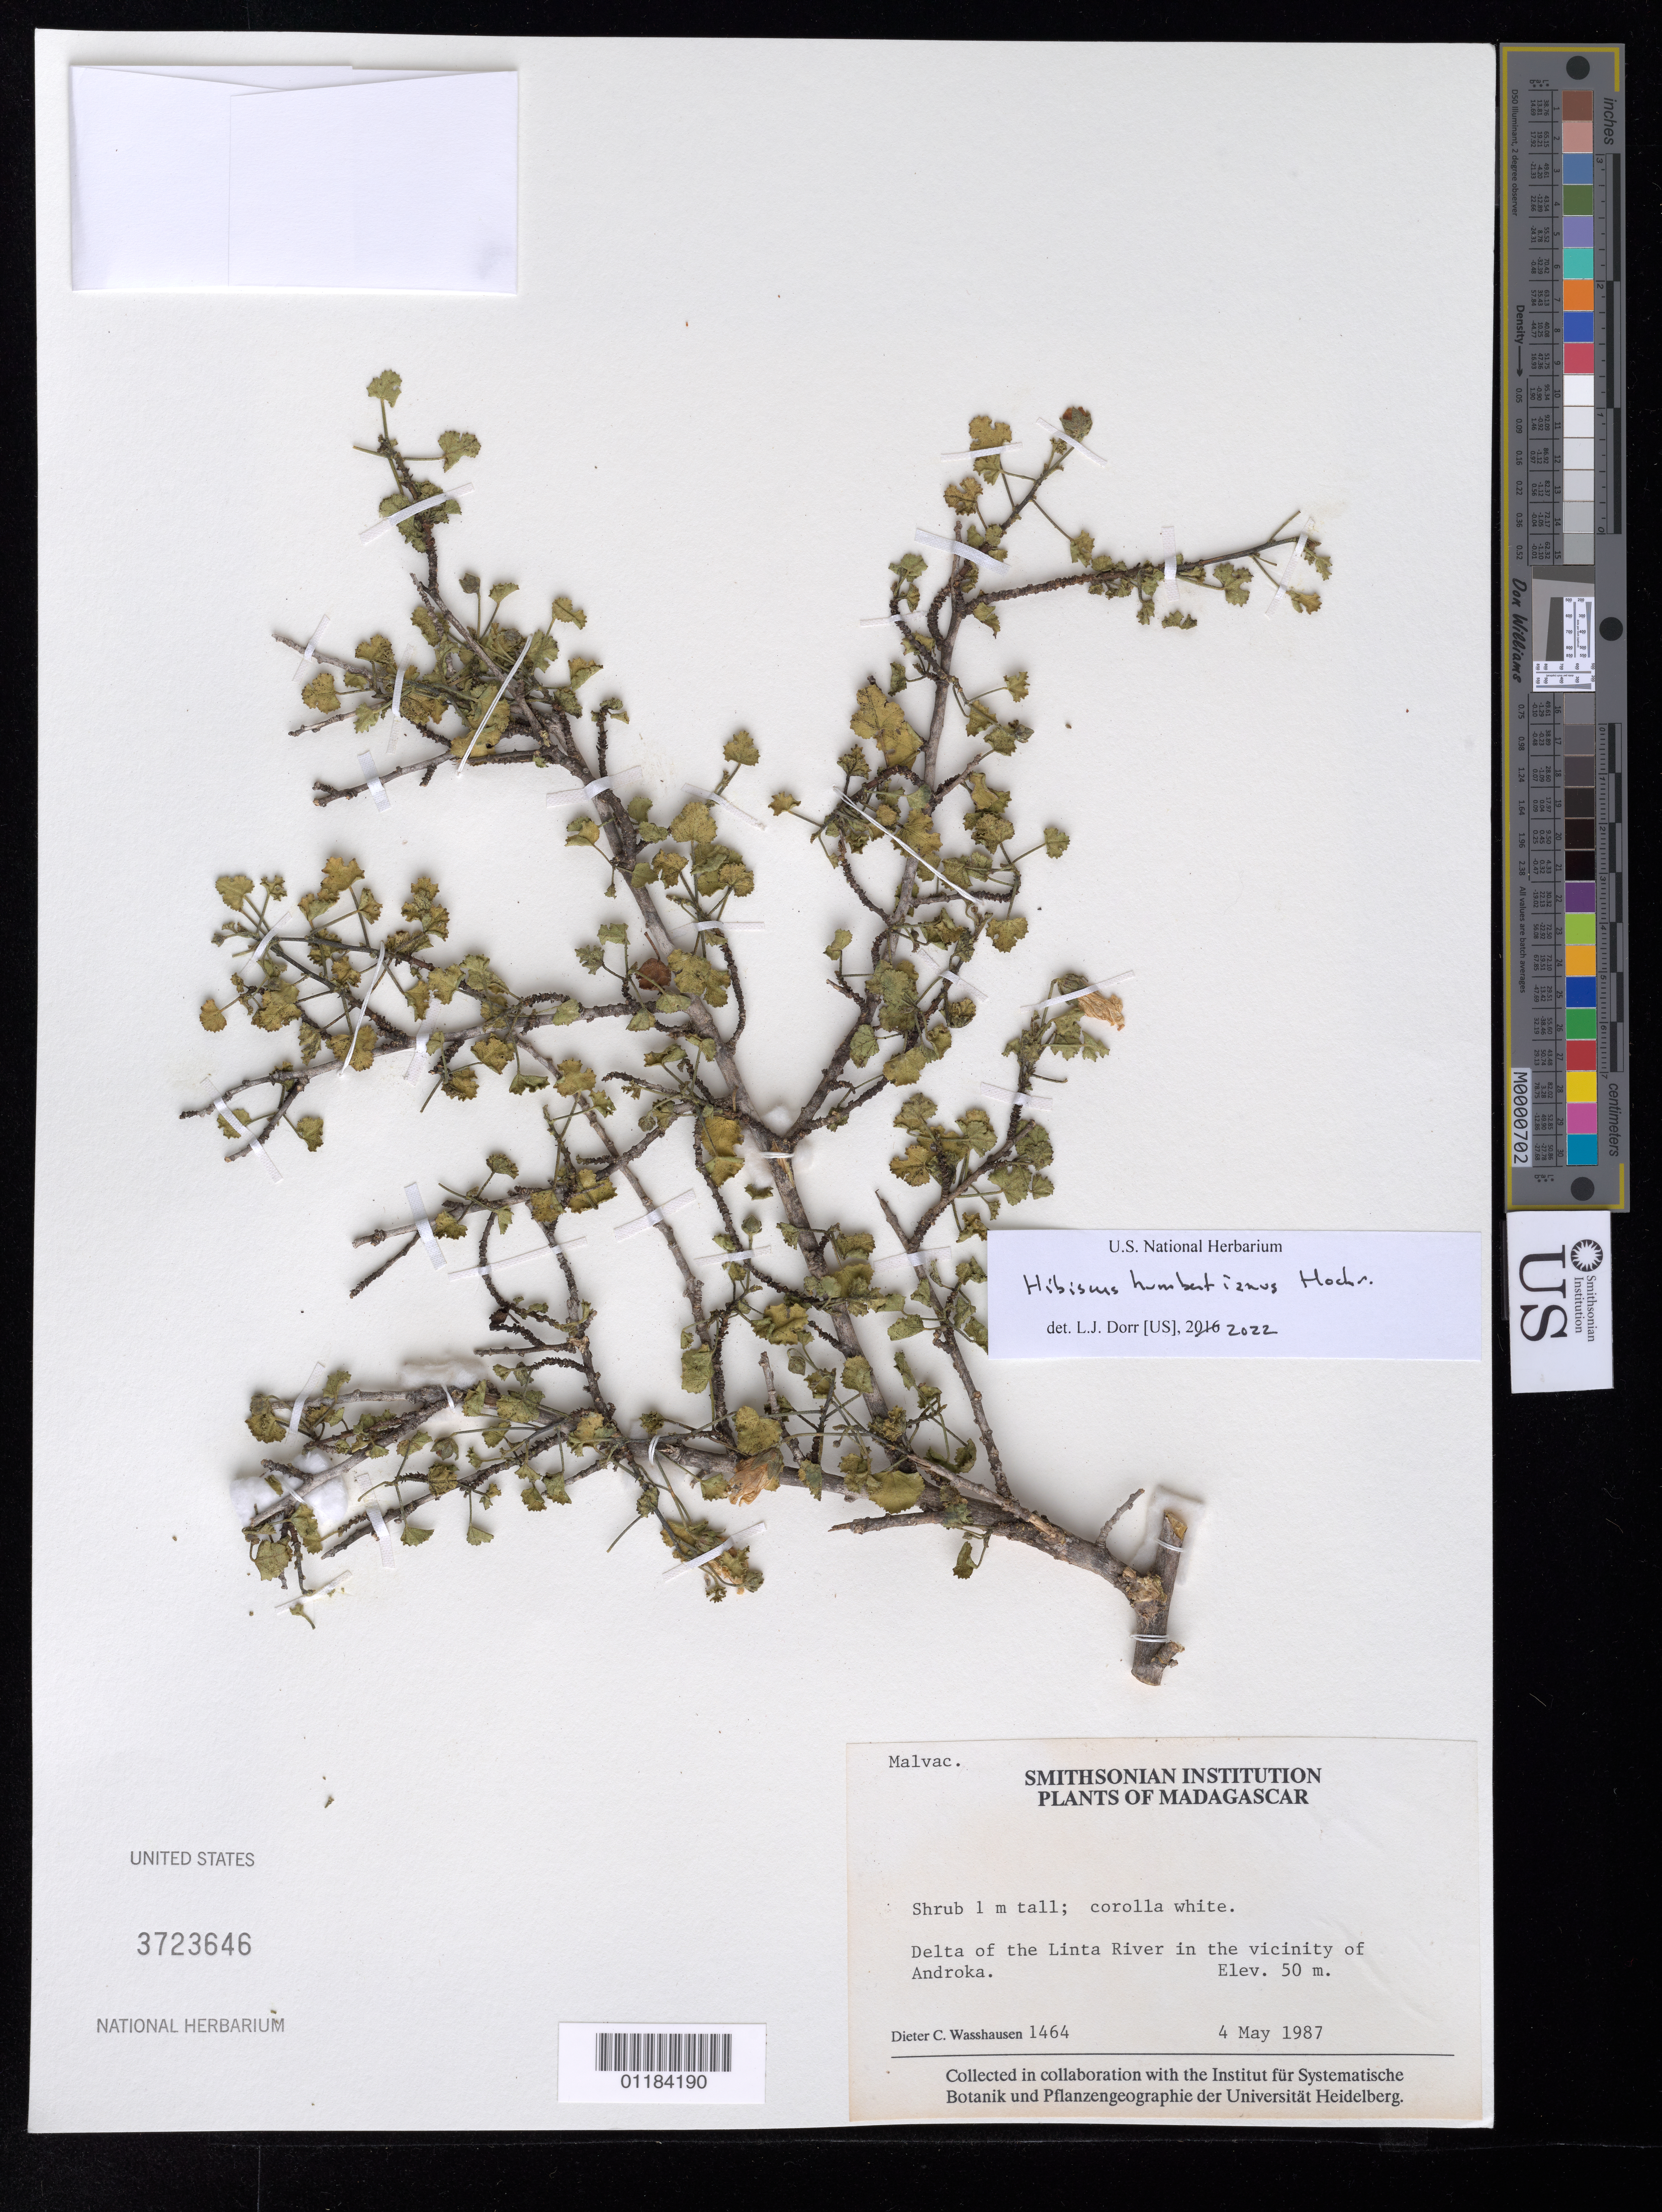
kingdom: Plantae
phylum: Tracheophyta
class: Magnoliopsida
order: Malvales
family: Malvaceae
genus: Hibiscus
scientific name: Hibiscus humbertianus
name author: Hochr.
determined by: Dorr, L. J., (BOT), Smithsonian Institution - National Museum of Natural History (UNITED STATES)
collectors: D. C. Wasshausen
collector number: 1464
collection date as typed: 4 May 1987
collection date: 1987-05-04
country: Madagascar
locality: Delta de Linta, vicinity of Androka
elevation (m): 50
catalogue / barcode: US 3723646